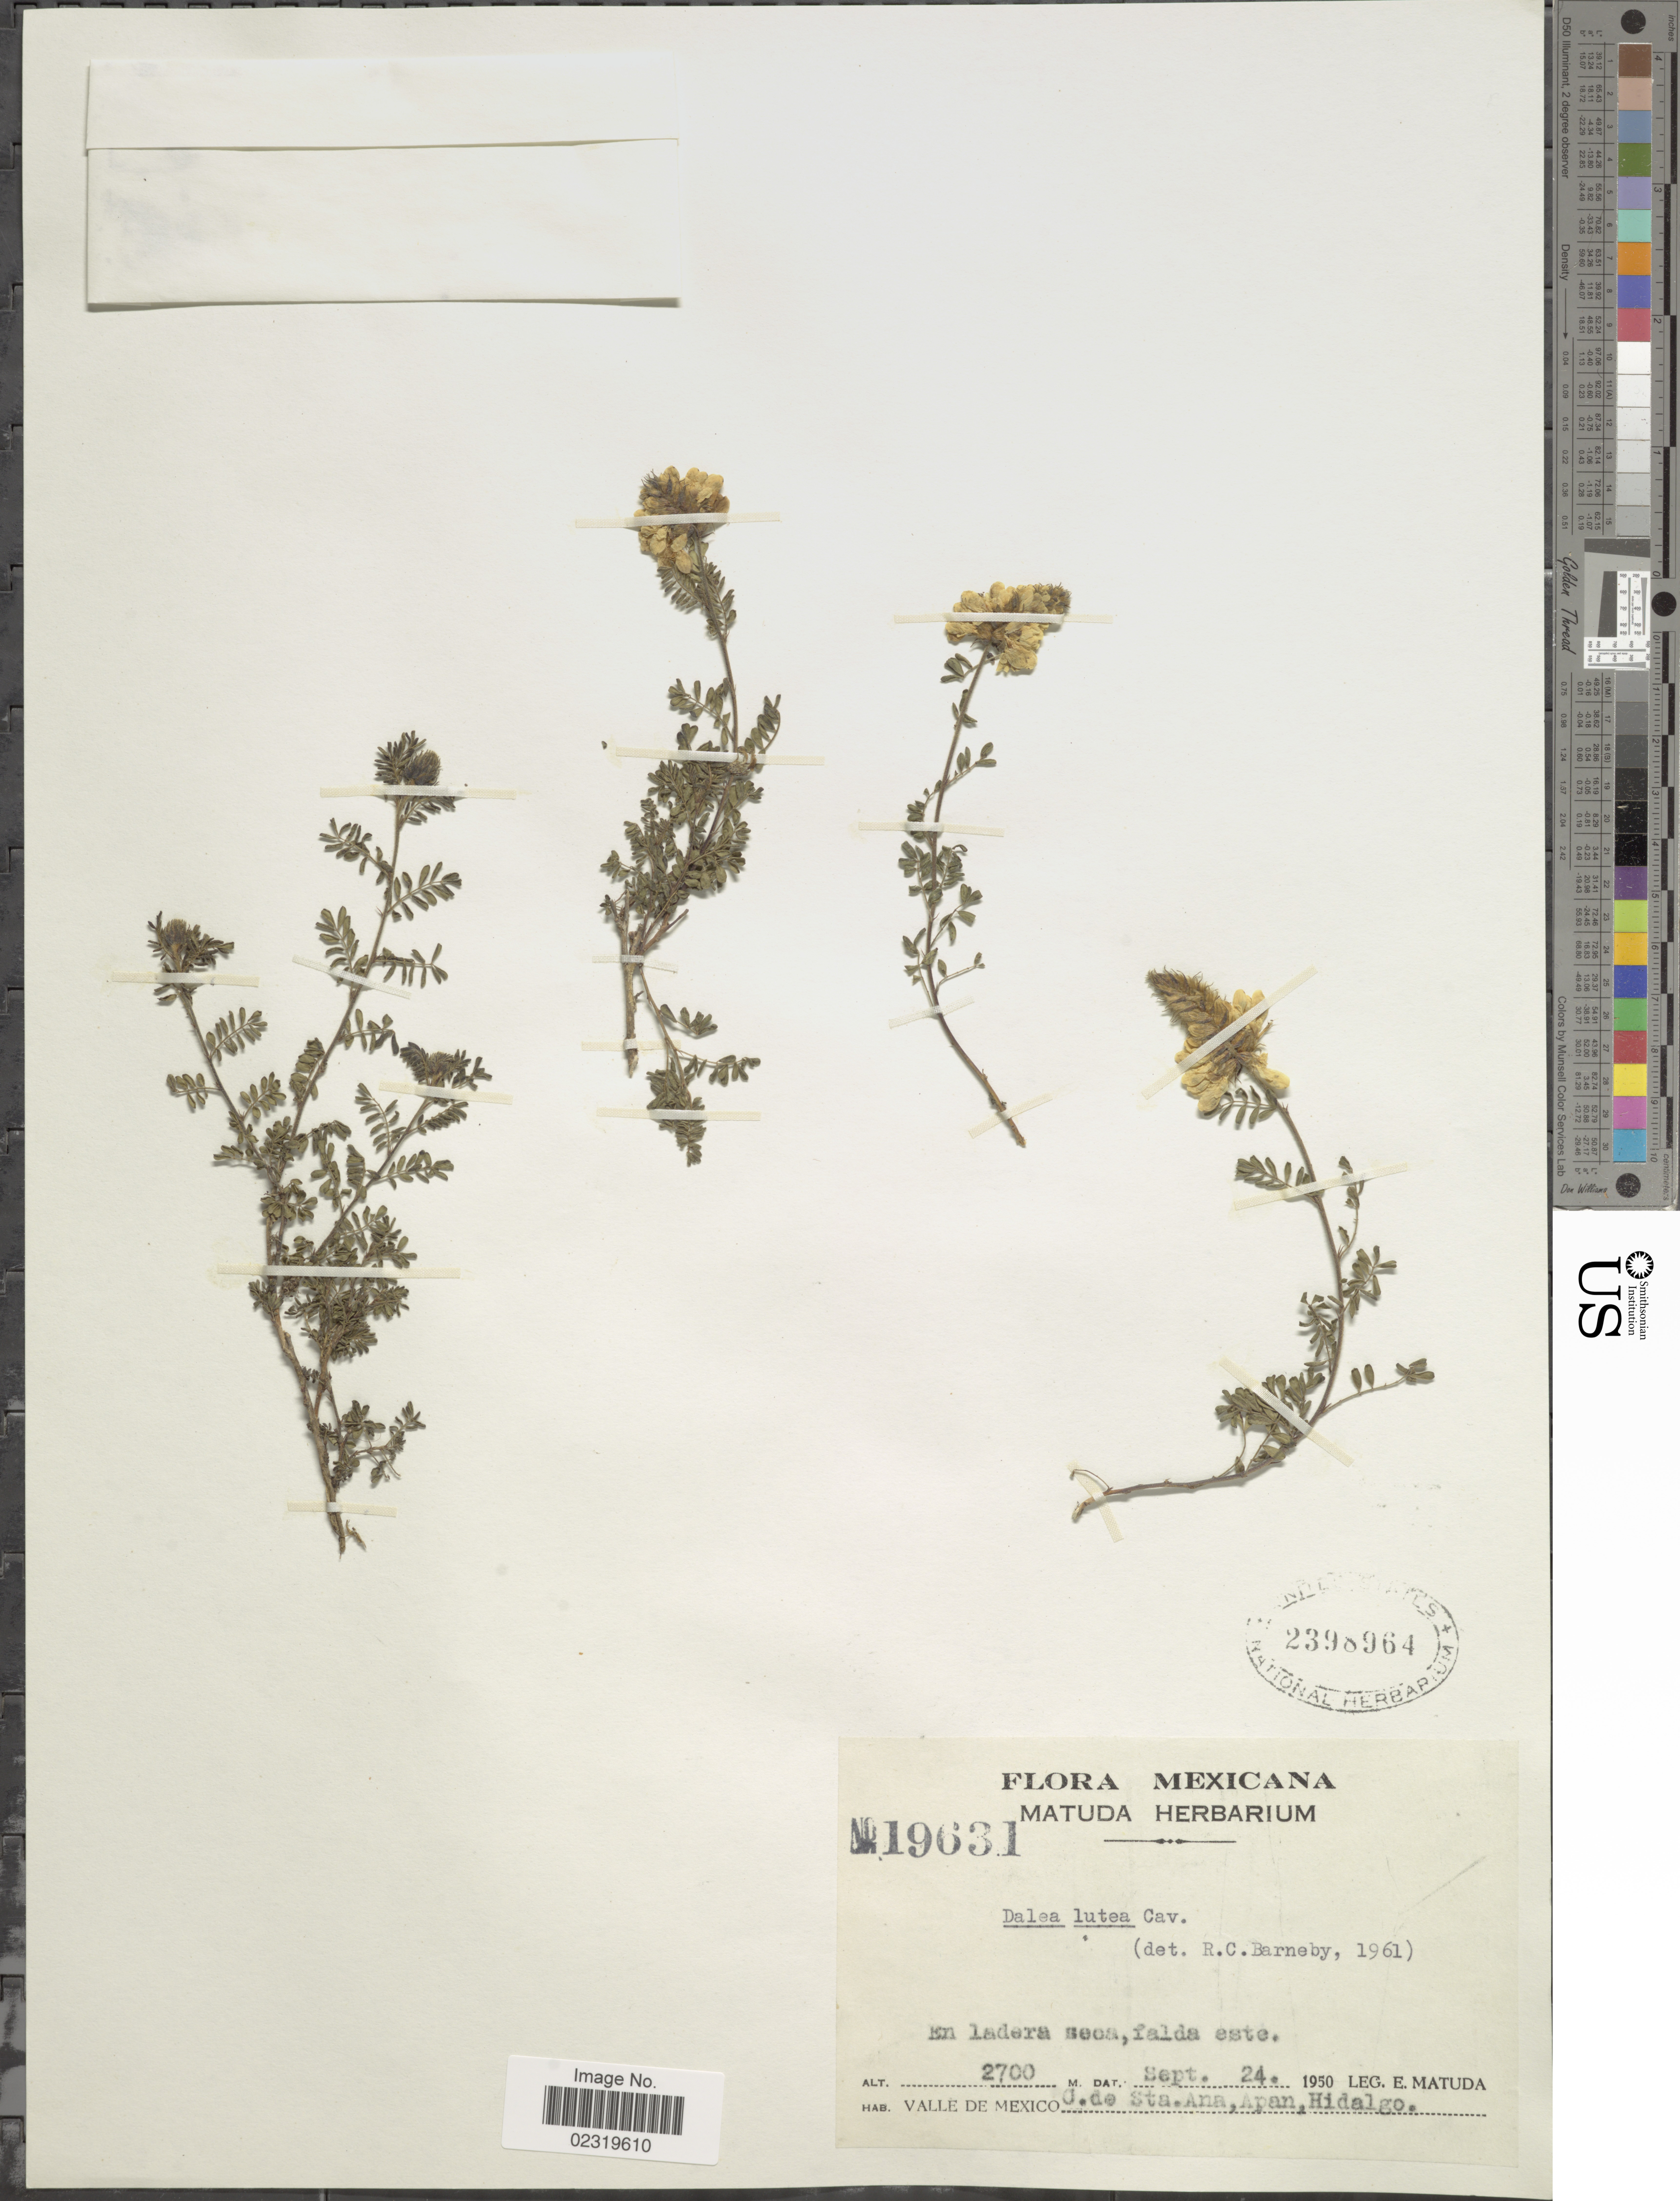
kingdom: Plantae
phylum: Tracheophyta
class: Magnoliopsida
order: Fabales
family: Fabaceae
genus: Dalea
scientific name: Dalea lutea var. lutea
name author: (Cav.) Willd.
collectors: E. Matuda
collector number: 19631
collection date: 1950-09-24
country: Mexico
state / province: Hidalgo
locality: Valle de Mexico, O. de Sta. Ana, Apan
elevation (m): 2700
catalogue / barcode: US 2398964